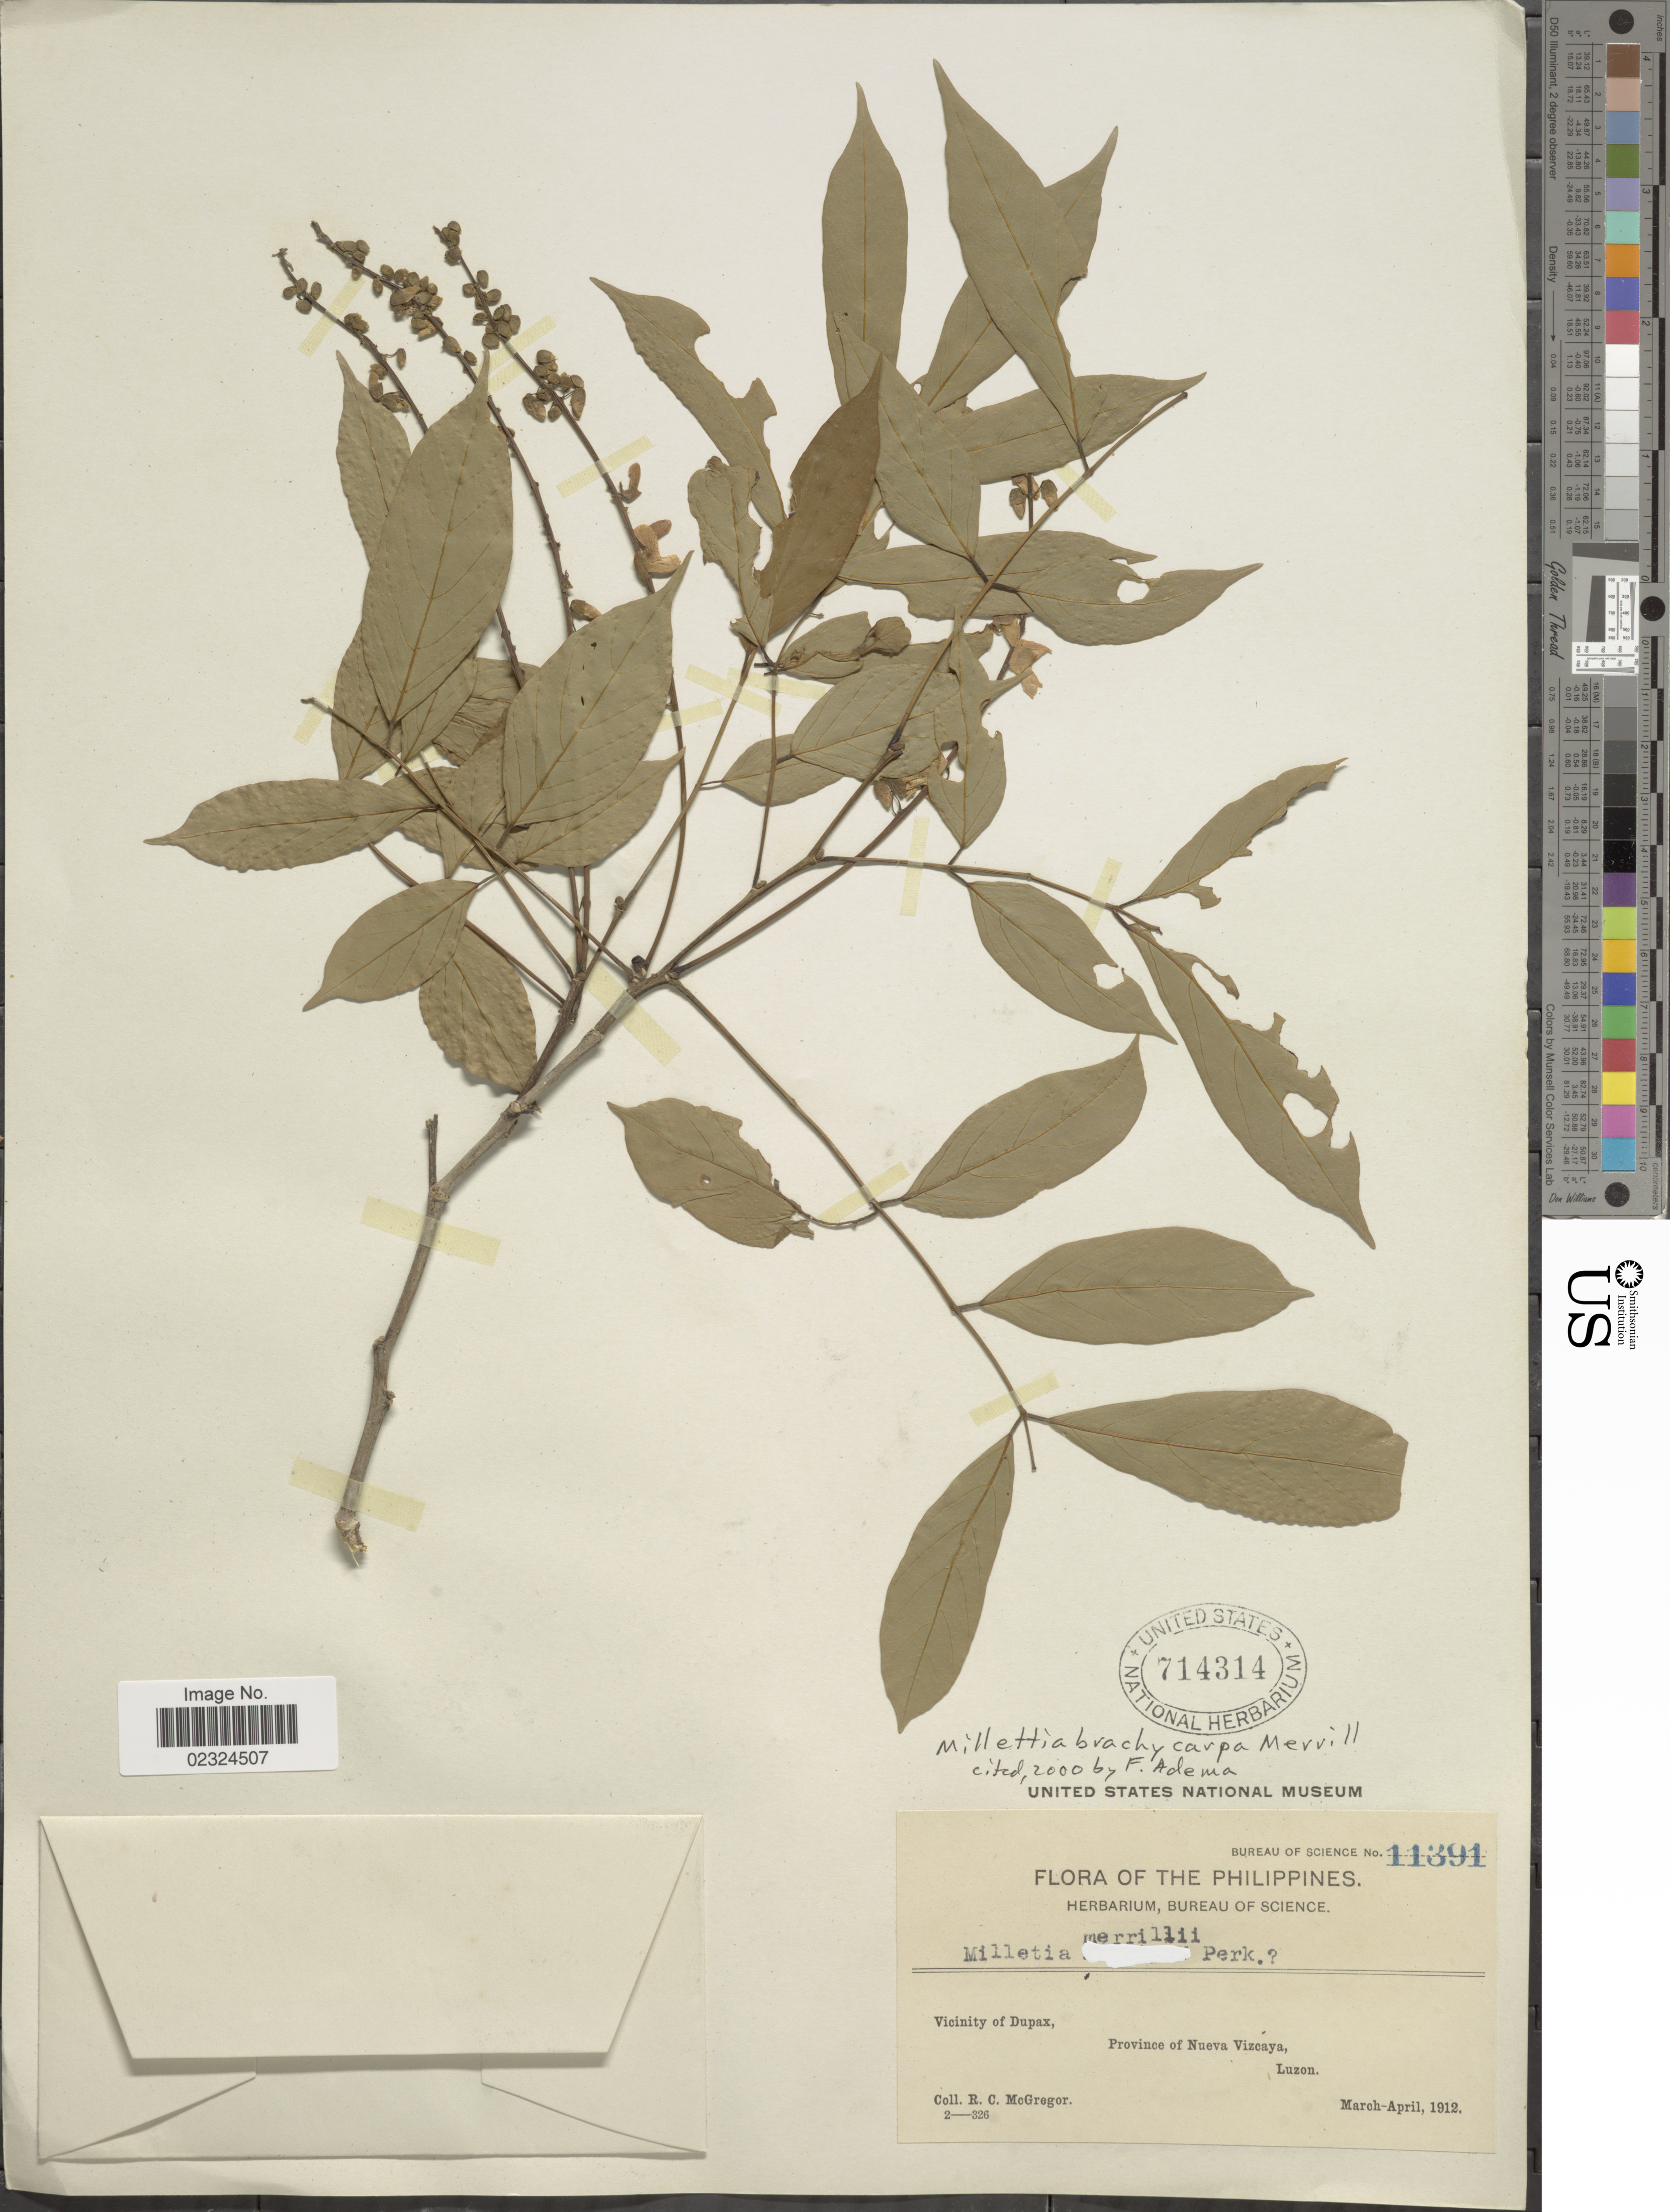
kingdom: Plantae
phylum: Tracheophyta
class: Magnoliopsida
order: Fabales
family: Fabaceae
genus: Millettia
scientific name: Millettia brachycarpa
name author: Merr.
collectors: R. C. McGregor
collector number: Bureau of Science 11391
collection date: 1912-03/1912-04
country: Philippines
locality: Vicinity of Dupax, Province of Nueva Vizcaya, Luzon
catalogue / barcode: US 714314